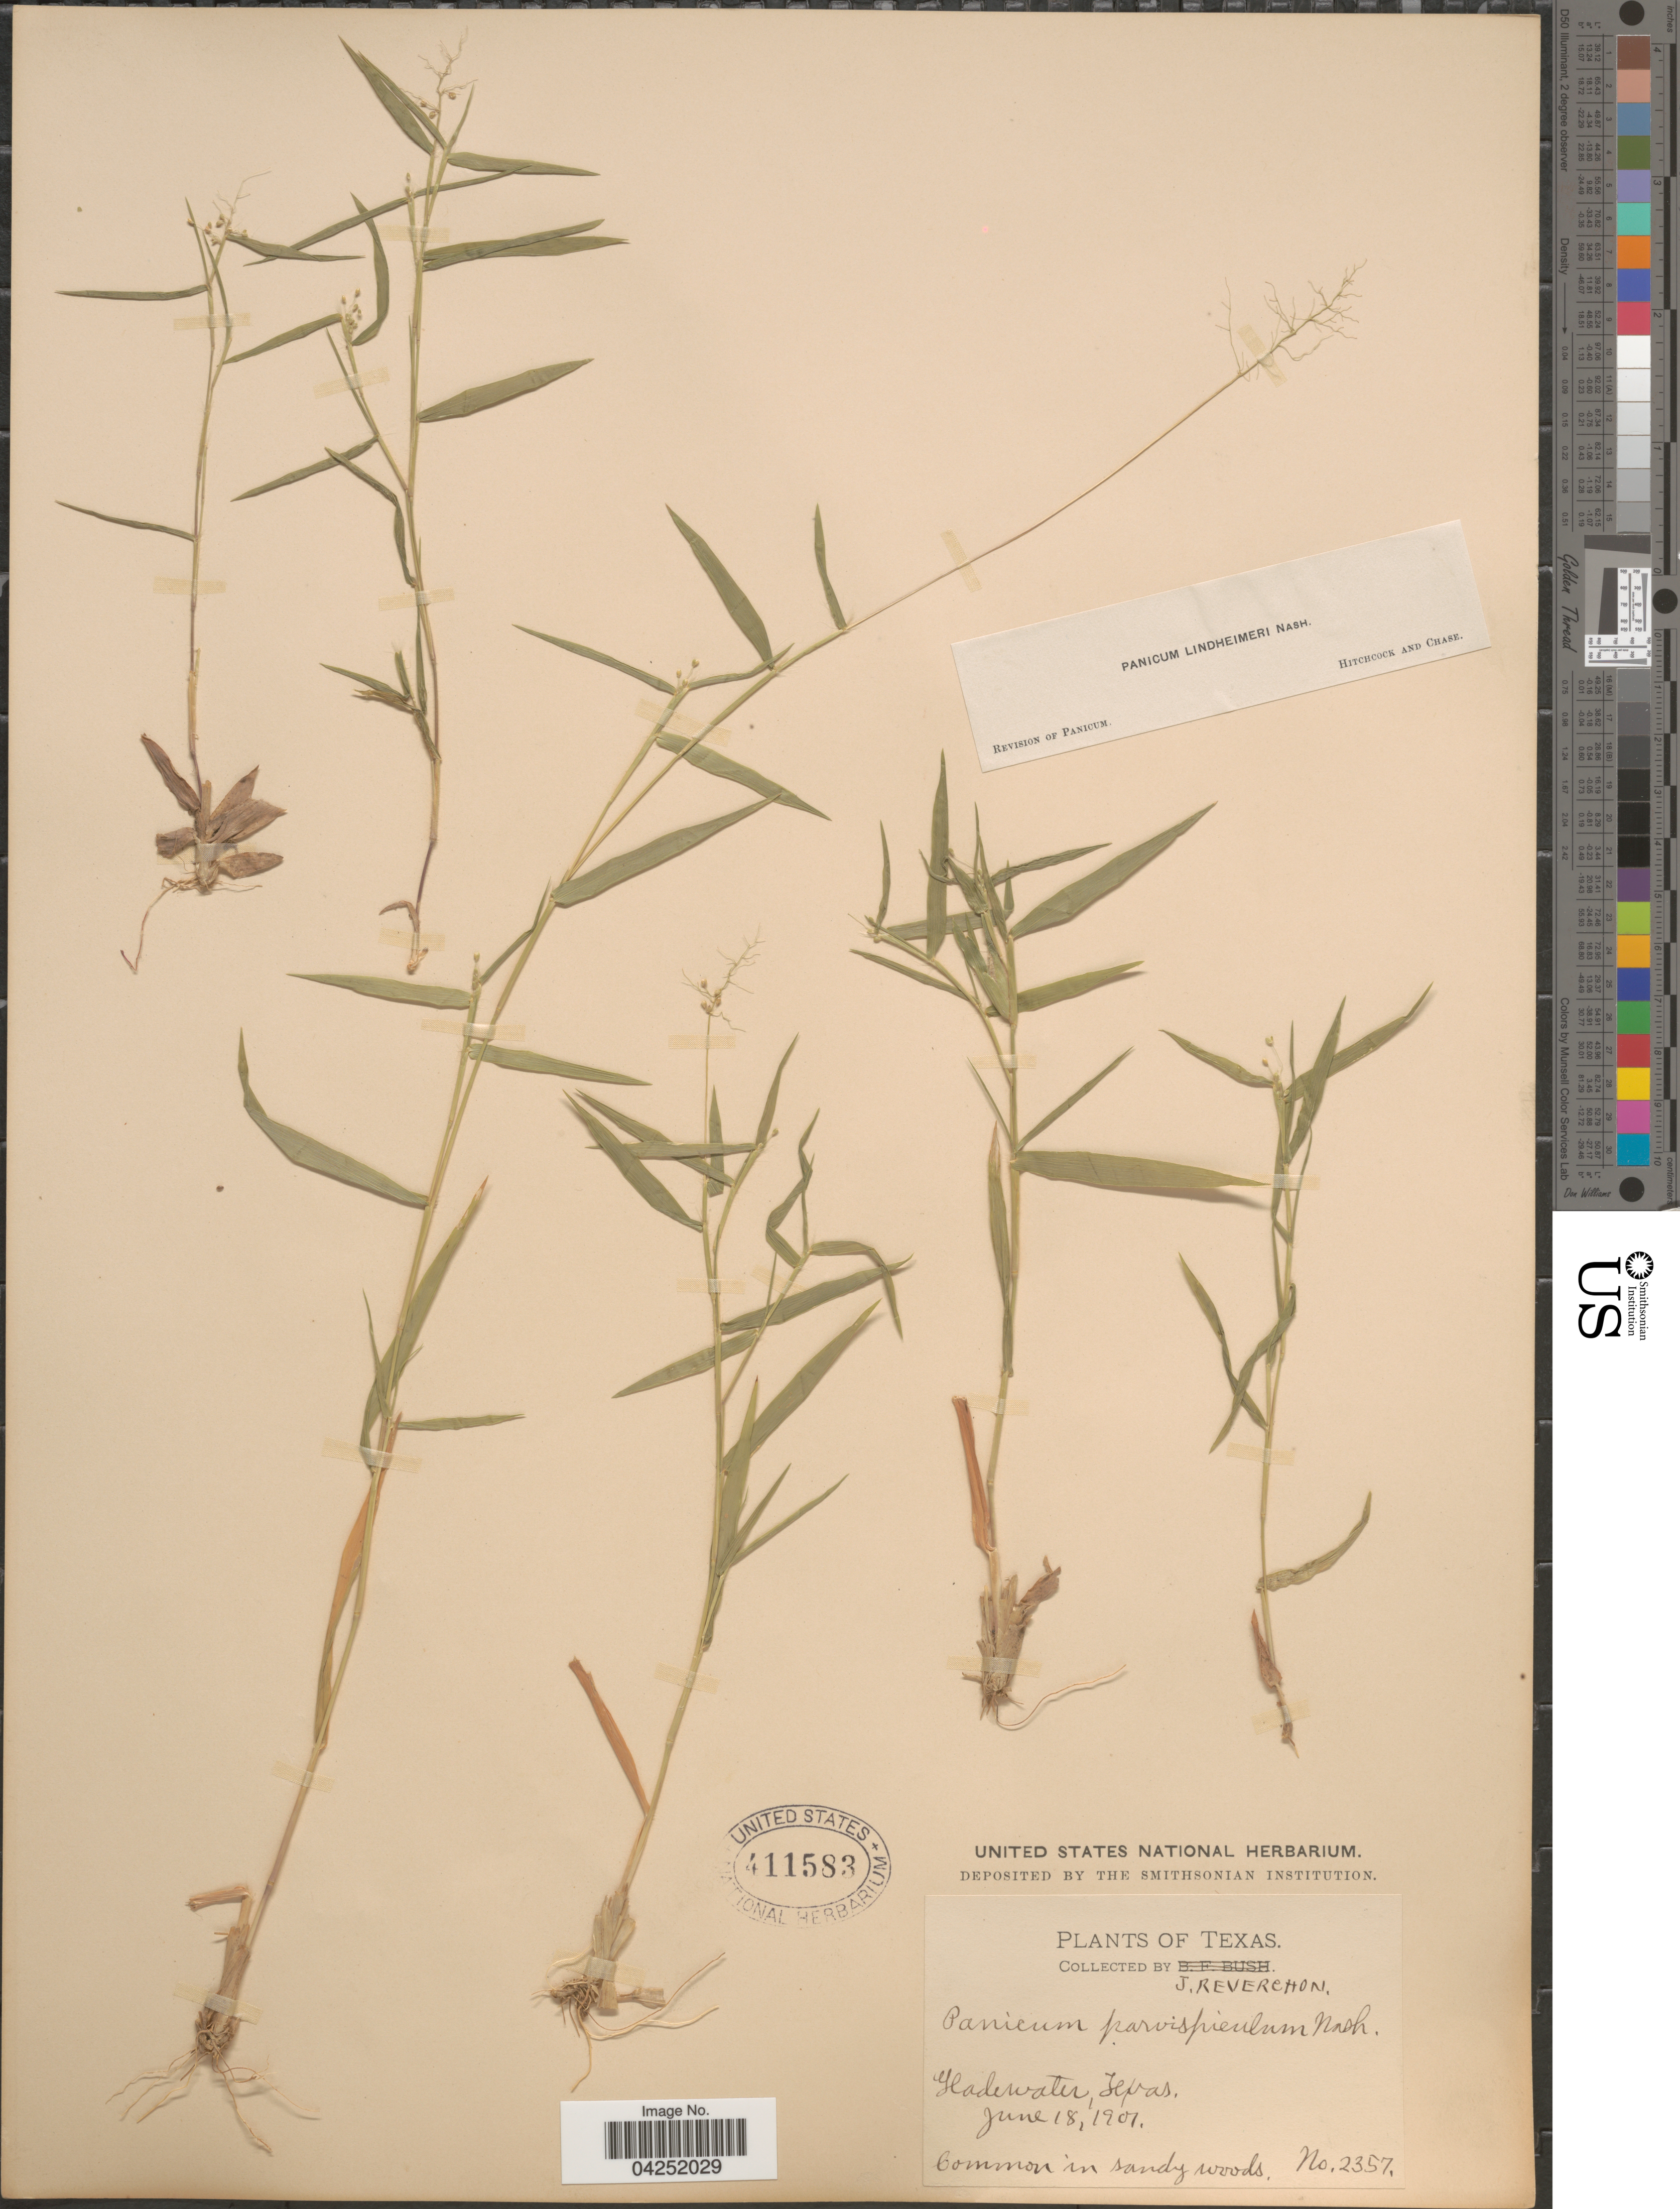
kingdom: Plantae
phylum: Tracheophyta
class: Liliopsida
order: Poales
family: Poaceae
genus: Dichanthelium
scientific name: Dichanthelium acuminatum var. lindheimeri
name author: (Nash) Gould & C.A. Clark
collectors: J. Reverchon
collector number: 2357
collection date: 1901-06-18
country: United States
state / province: Texas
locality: Gladewater.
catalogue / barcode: US 411583